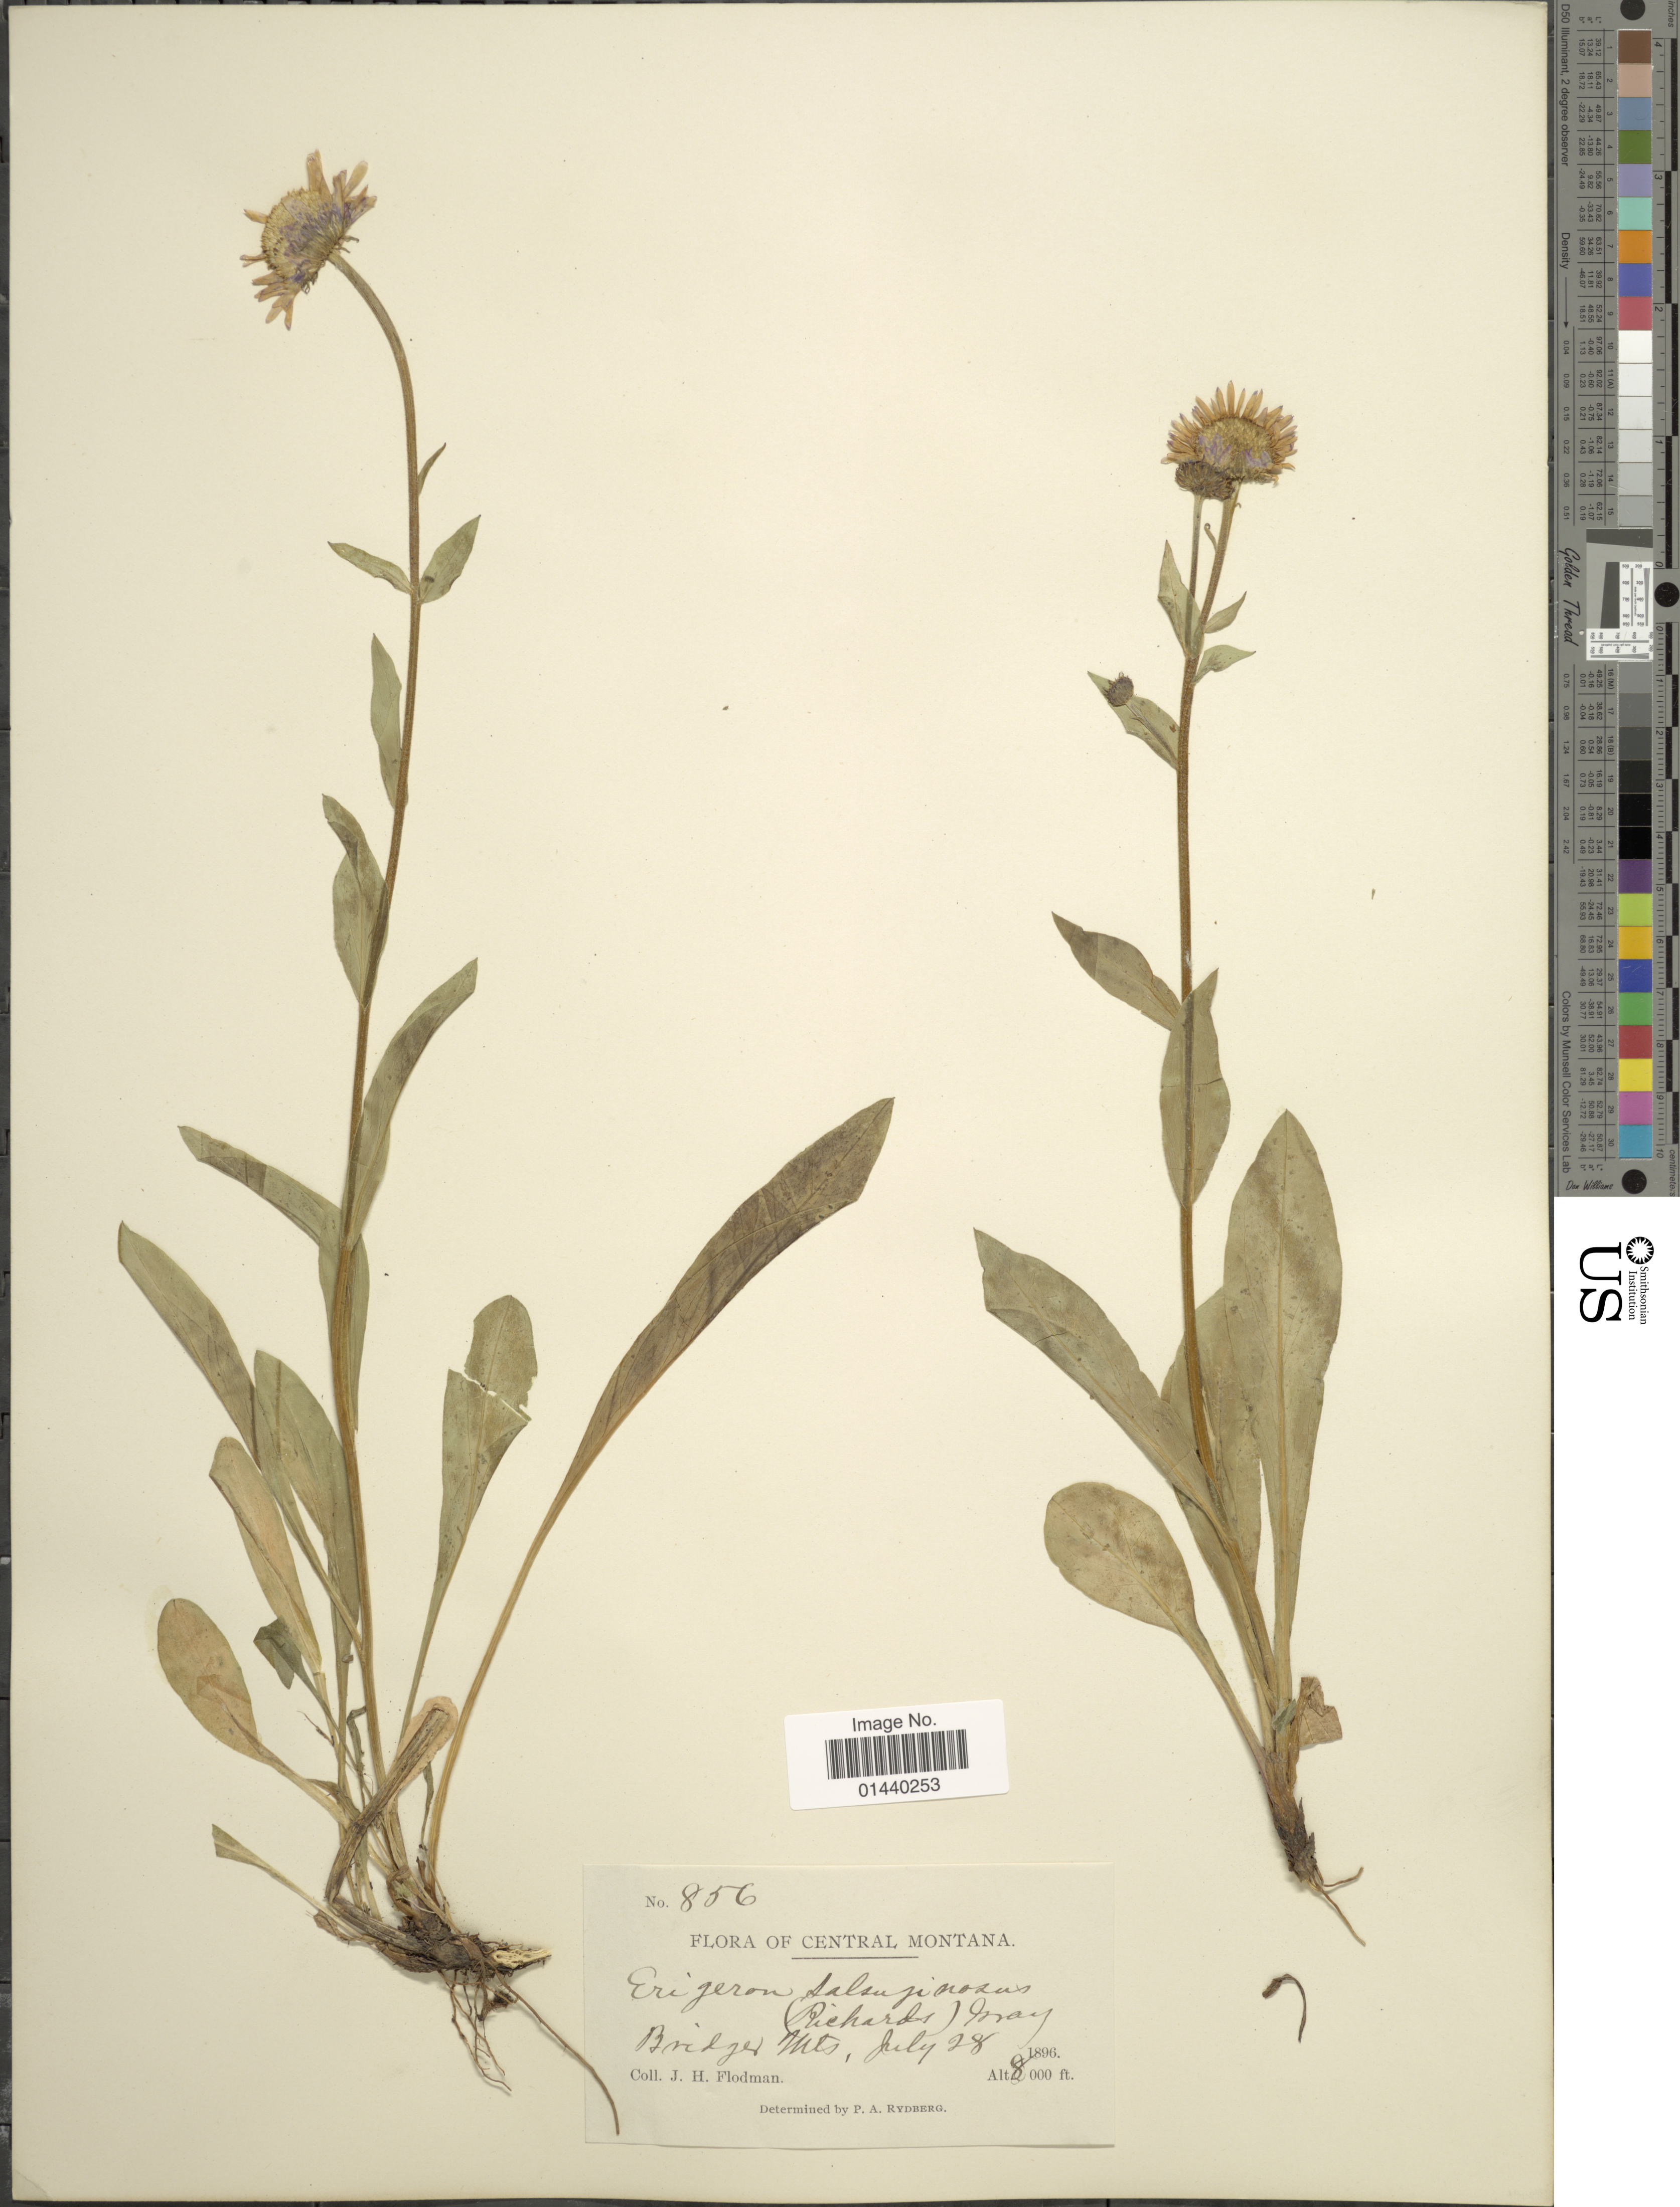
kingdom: Plantae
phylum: Tracheophyta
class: Magnoliopsida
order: Asterales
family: Asteraceae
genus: Erigeron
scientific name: Erigeron salsuginosus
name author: (Richardson ex R. Br.) A. Gray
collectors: J. Flodman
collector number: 856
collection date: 1896-07-28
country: United States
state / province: Montana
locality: Central Montana. Bridge Mts.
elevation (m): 2438